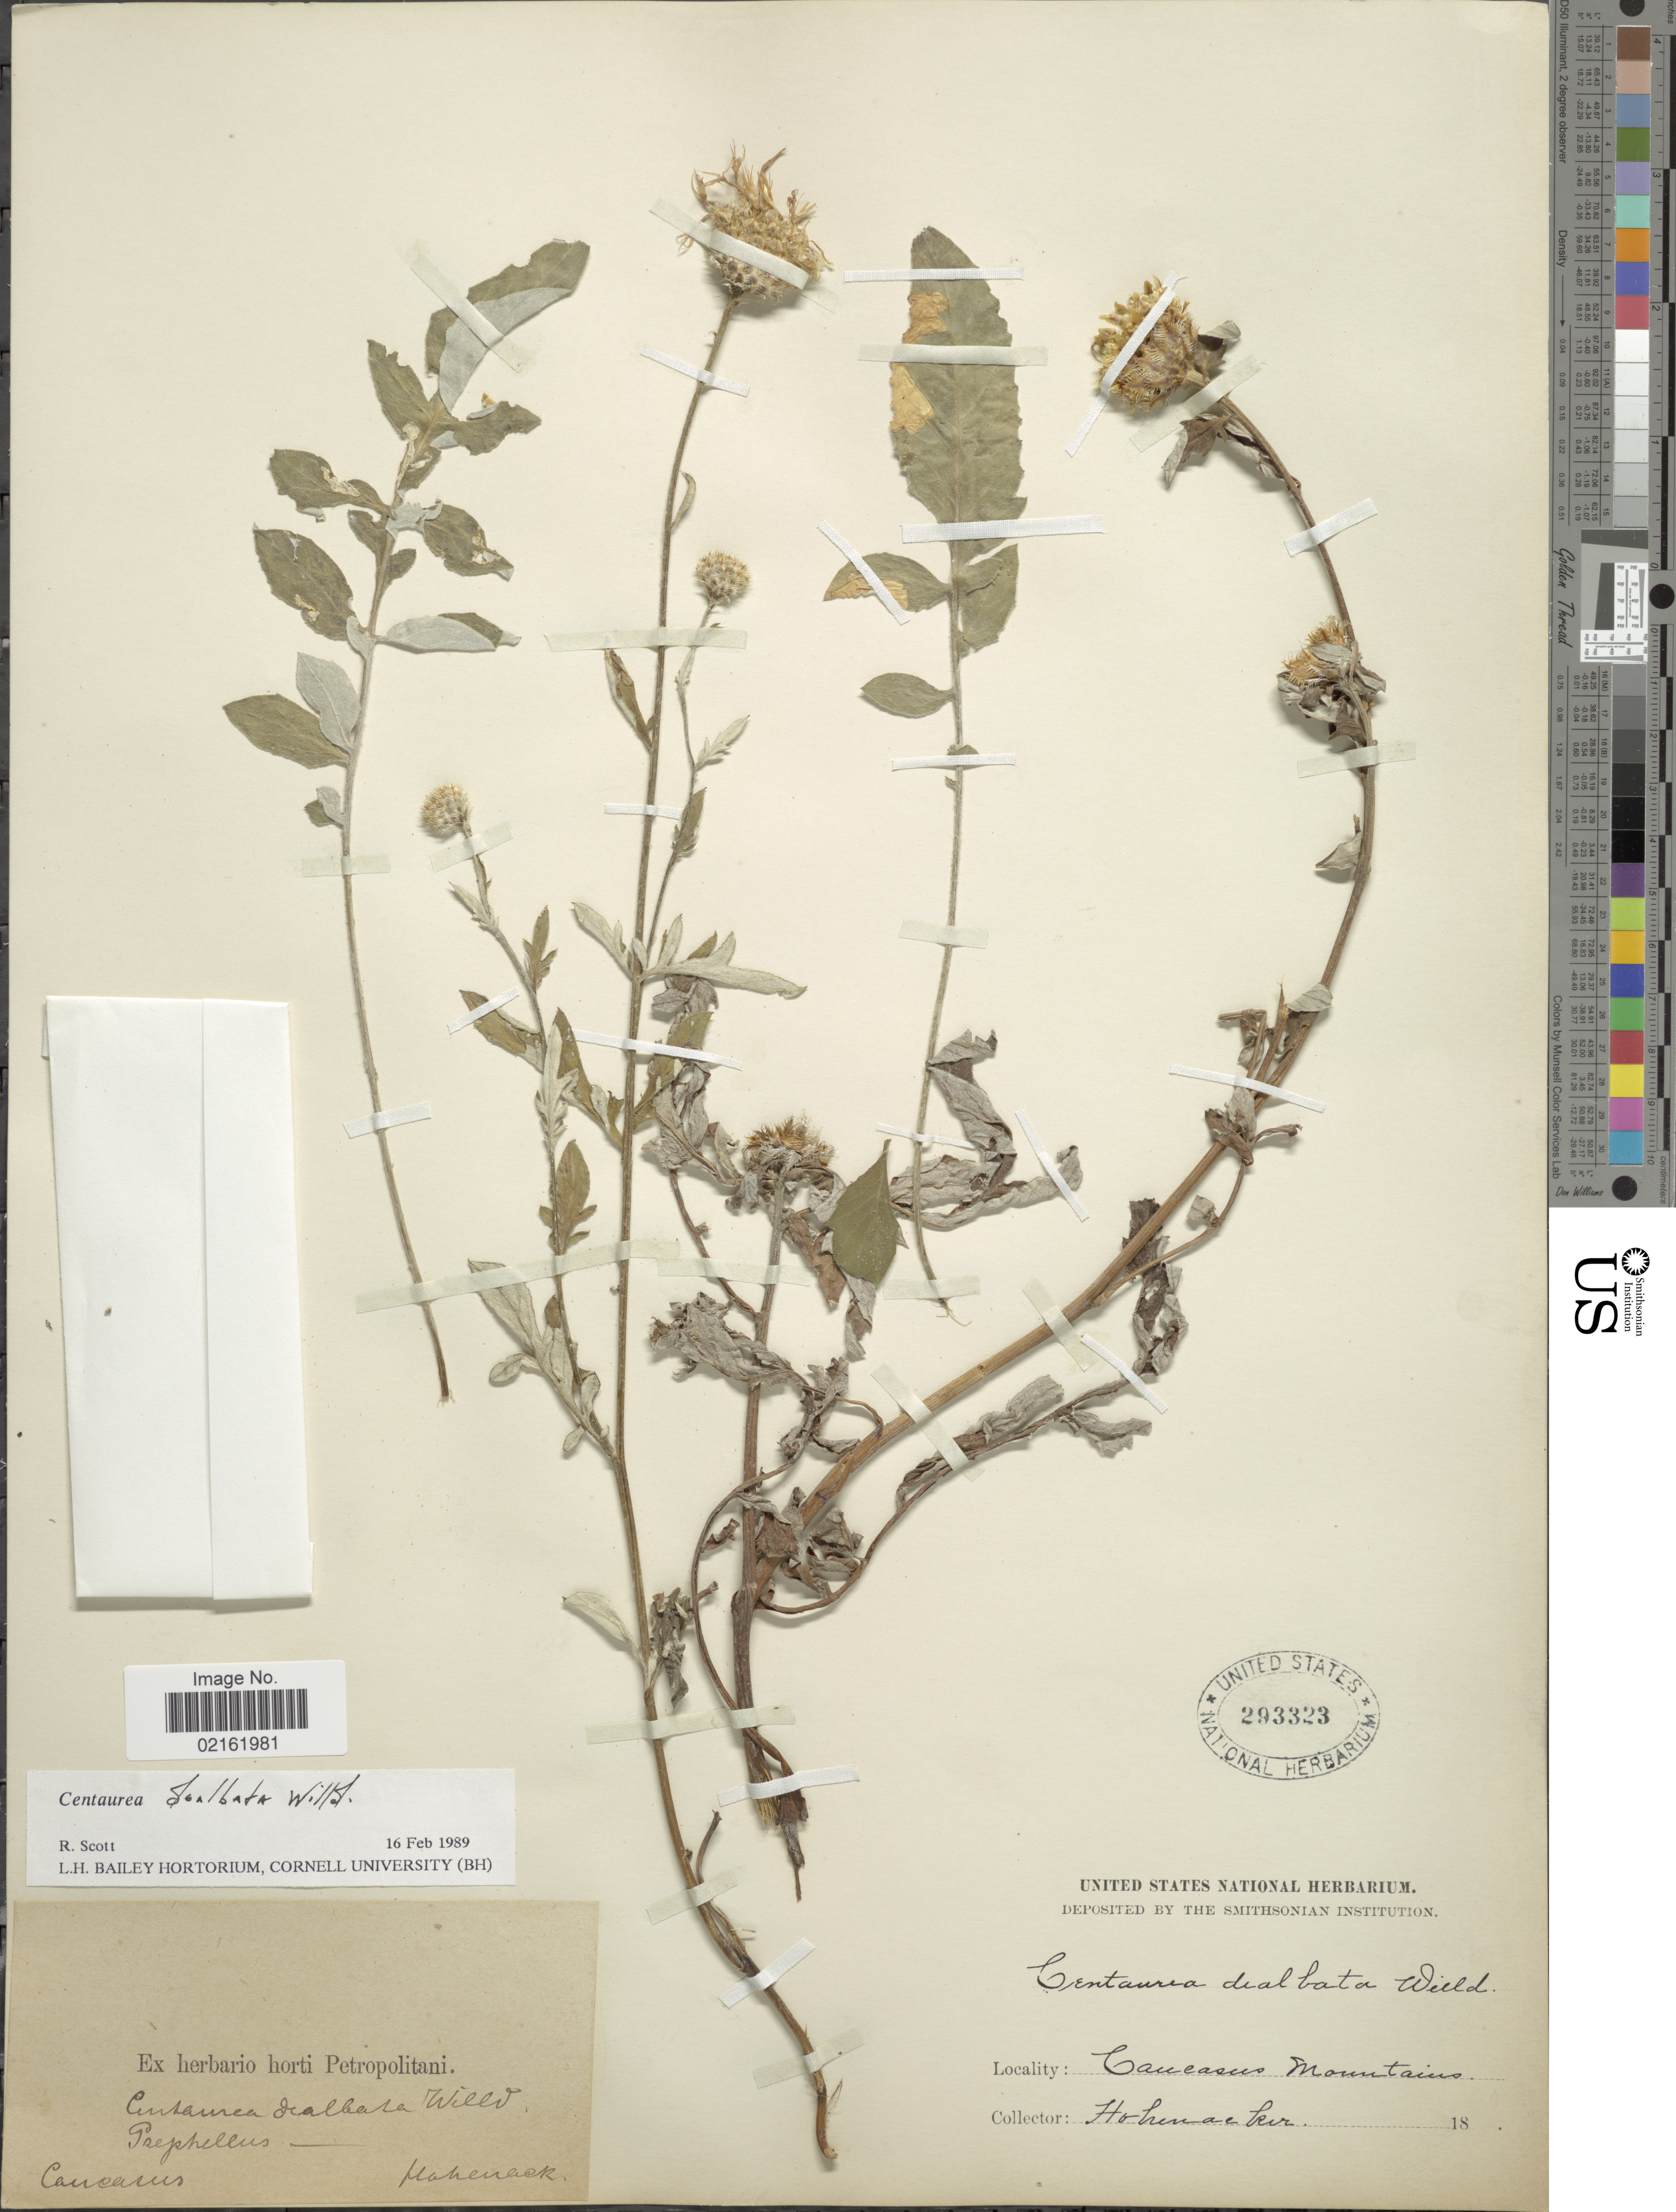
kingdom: Plantae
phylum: Tracheophyta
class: Magnoliopsida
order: Asterales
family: Asteraceae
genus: Psephellus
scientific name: Psephellus dealbatus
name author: (Willd.) K. Koch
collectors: Hohenacker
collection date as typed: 18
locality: Caucasus Mountains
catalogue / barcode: US 293323